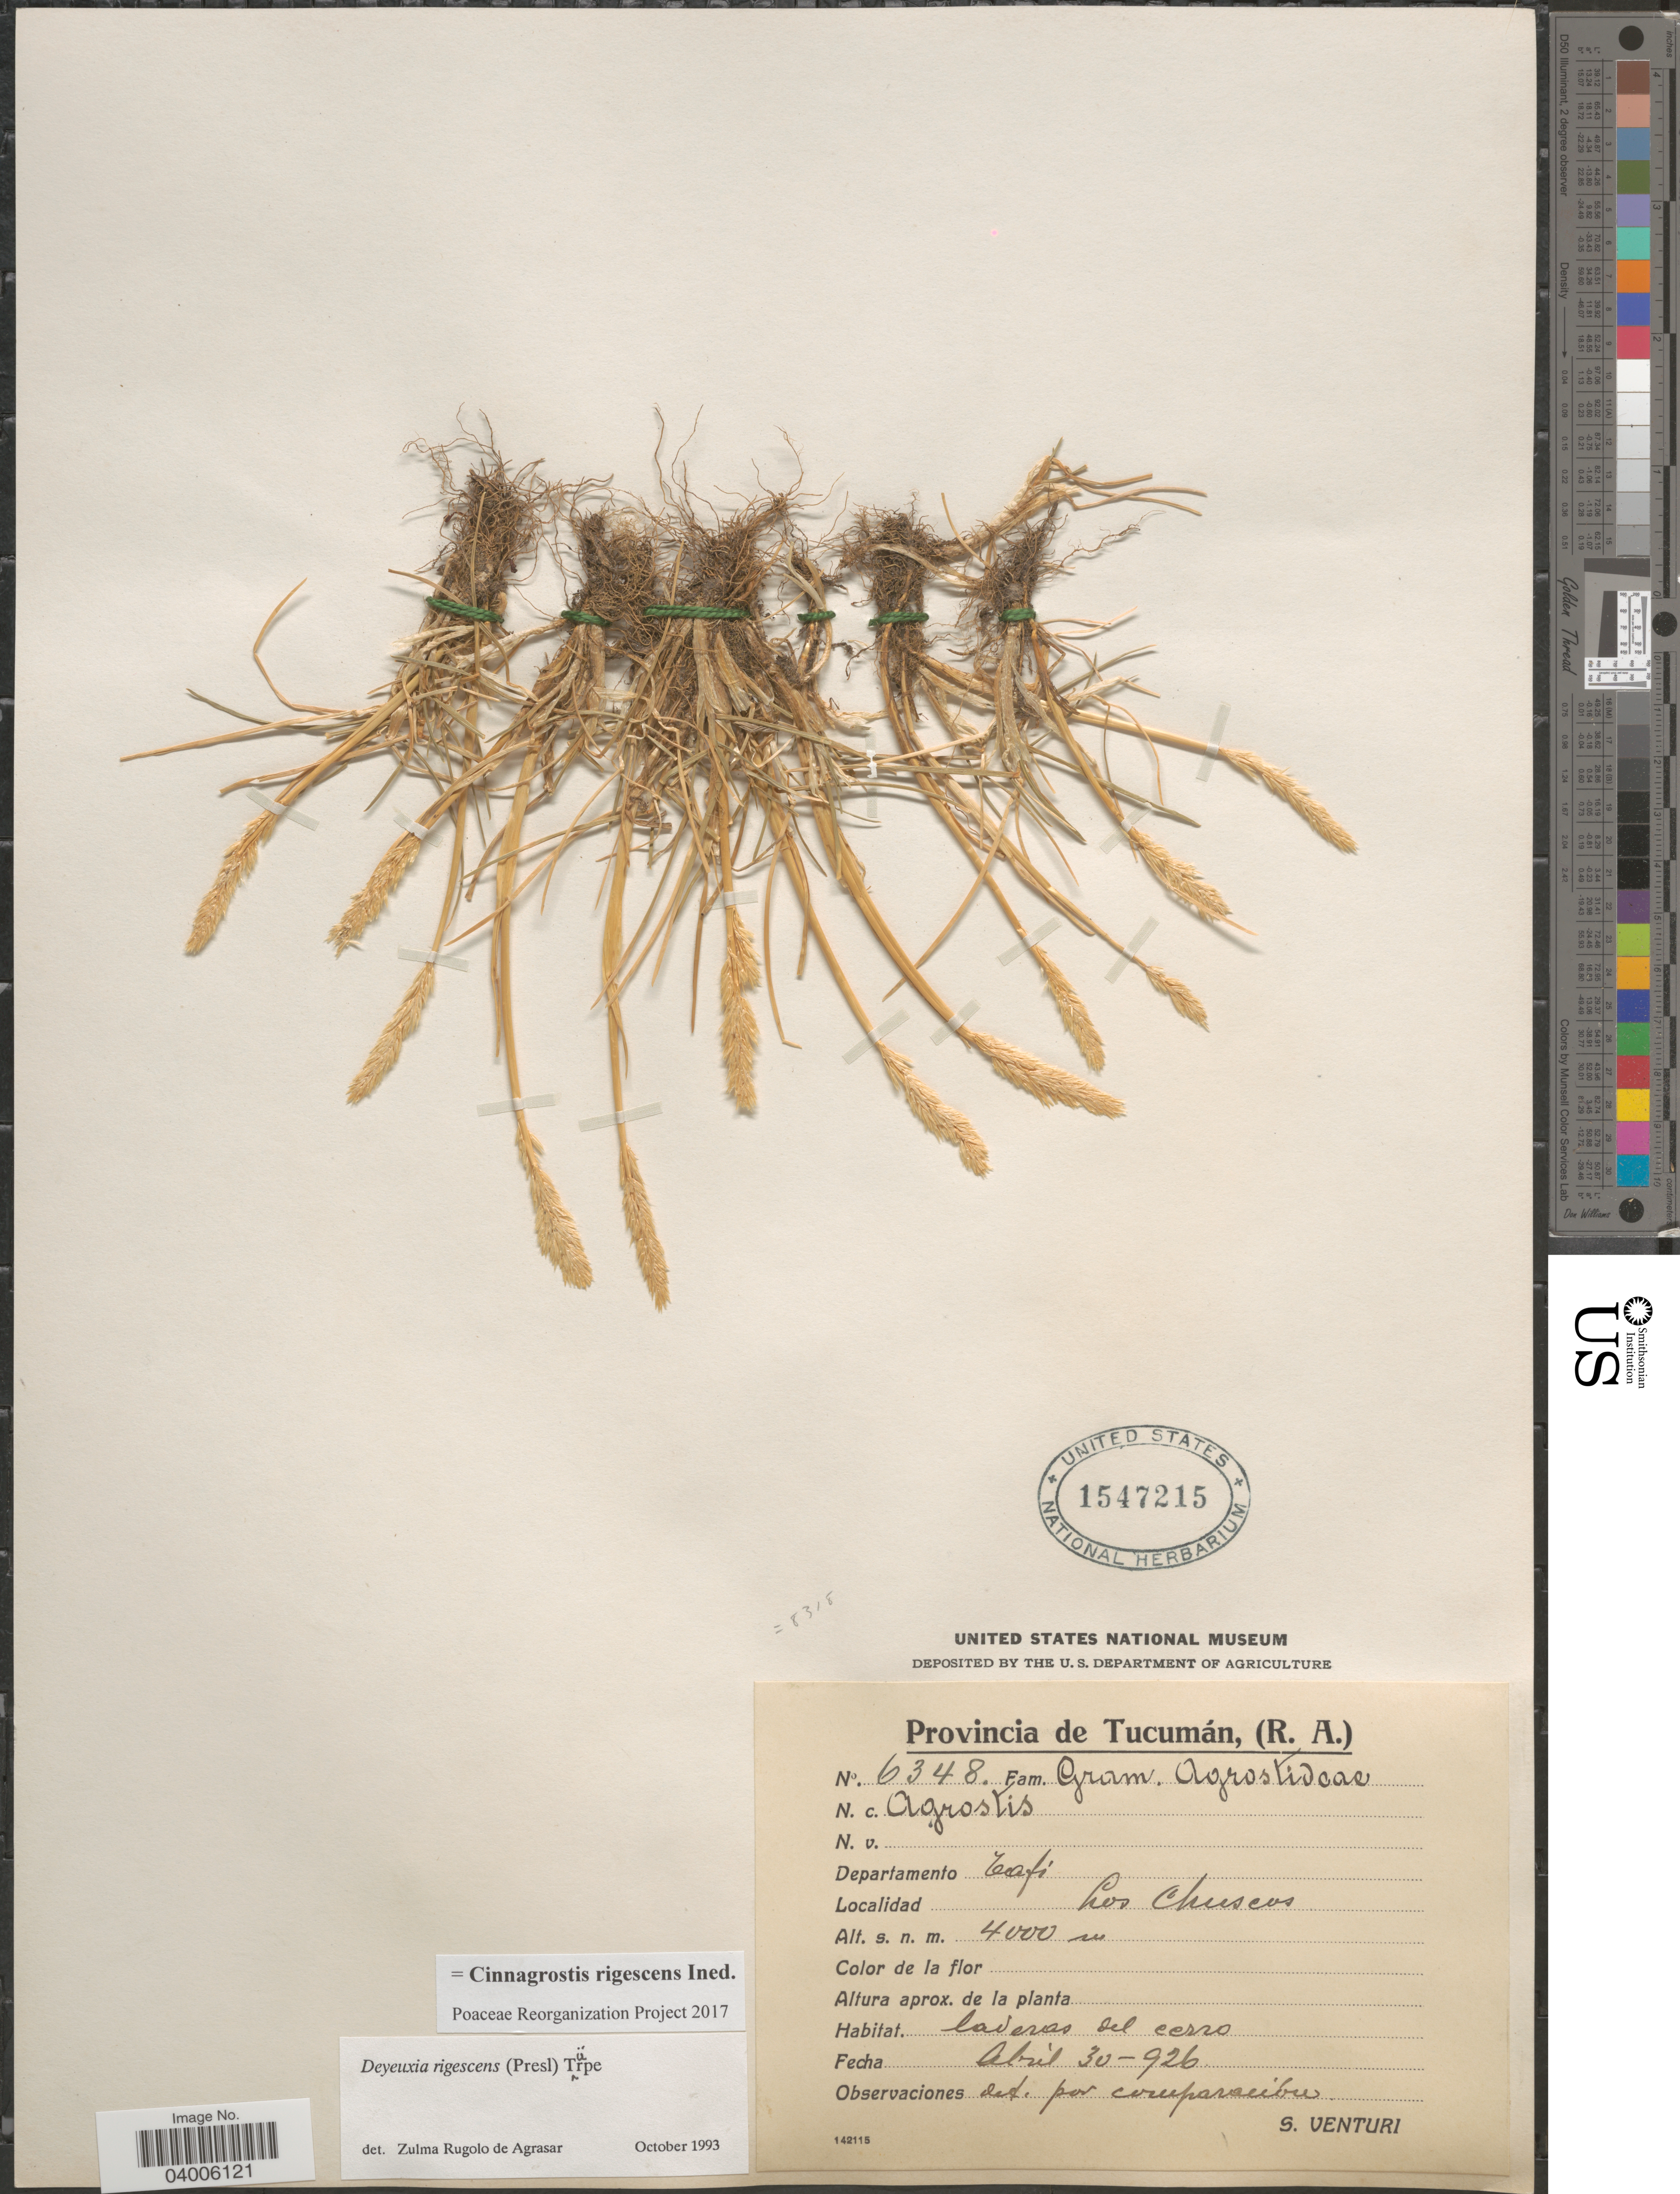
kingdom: Plantae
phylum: Tracheophyta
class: Liliopsida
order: Poales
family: Poaceae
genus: Cinnagrostis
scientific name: Cinnagrostis rigescens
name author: (J. Presl) P.M. Peterson et al.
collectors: S. Venturi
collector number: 6348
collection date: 1926-04-30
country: Argentina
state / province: Tucuman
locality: Departamento Tafi. Los Chuscos.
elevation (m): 4000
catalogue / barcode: US 1547215